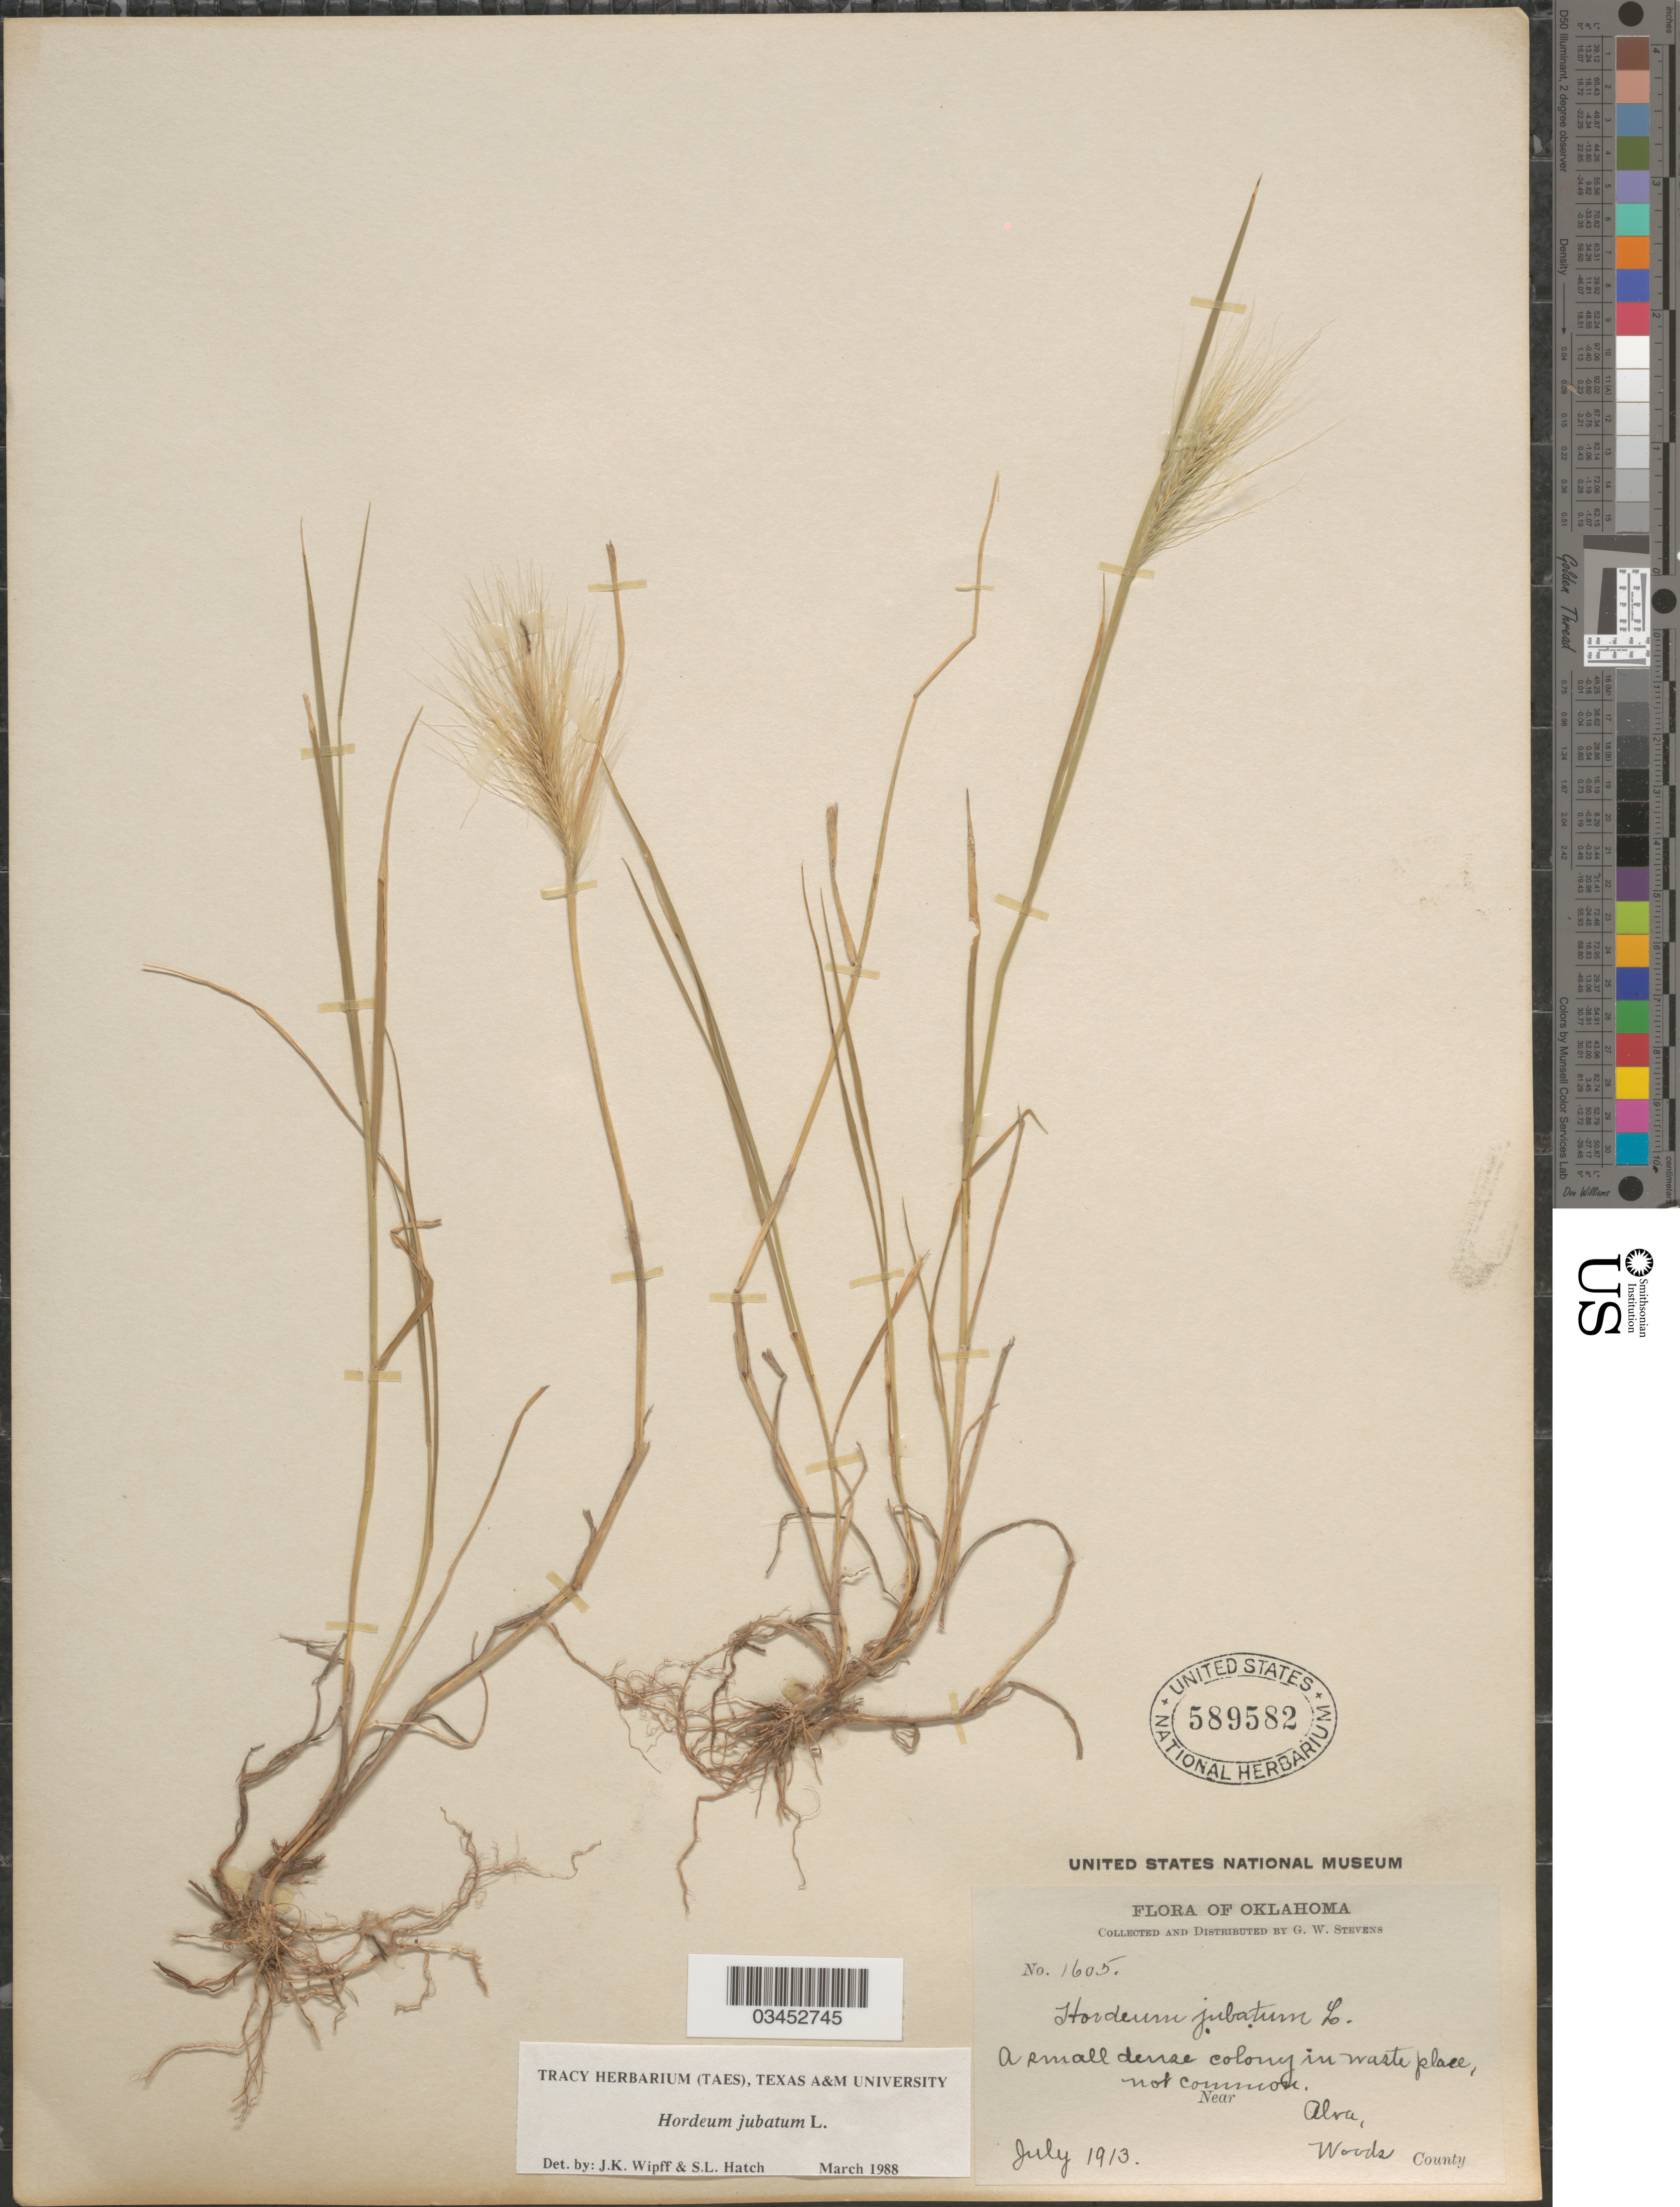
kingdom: Plantae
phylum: Tracheophyta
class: Liliopsida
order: Poales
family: Poaceae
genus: Hordeum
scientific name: Hordeum jubatum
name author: L.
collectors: G. W. Stevens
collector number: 1605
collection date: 1913-07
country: United States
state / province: Oklahoma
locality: Near Alva, Woods County.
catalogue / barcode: US 589582